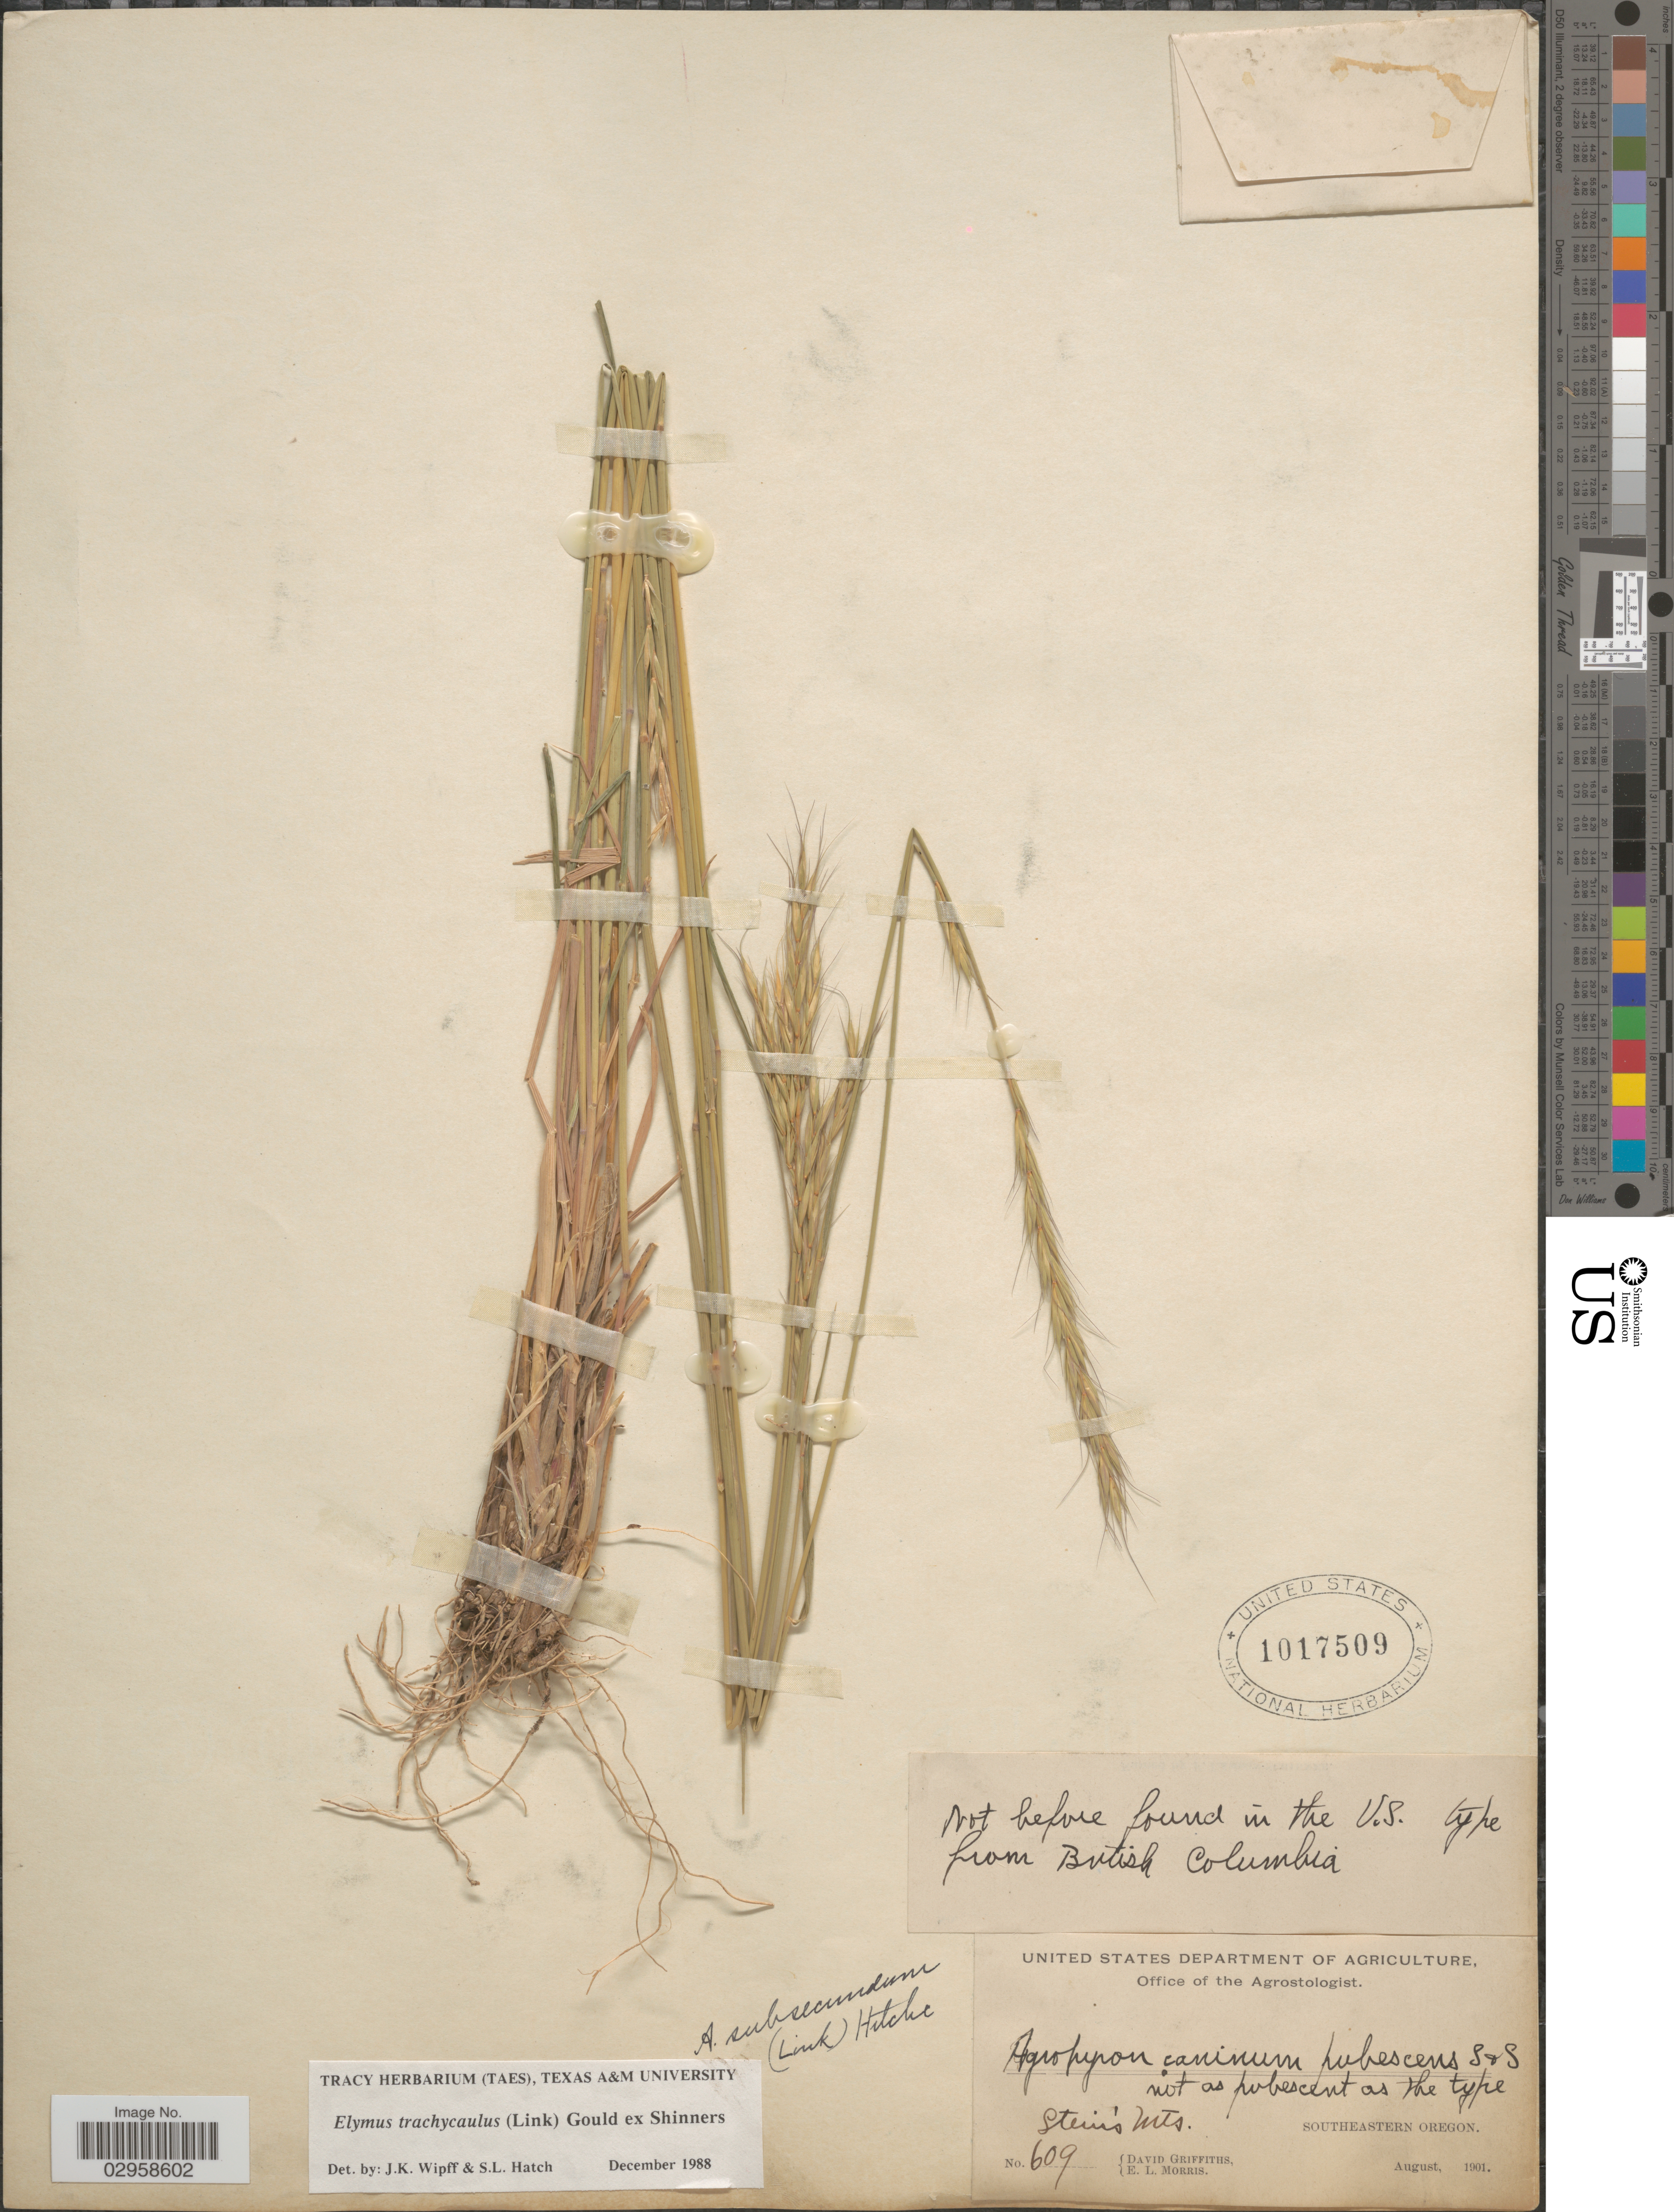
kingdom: Plantae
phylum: Tracheophyta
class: Liliopsida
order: Poales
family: Poaceae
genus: Elymus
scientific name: Elymus trachycaulus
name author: (Link) Gould ex Shinners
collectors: D. Griffiths & E. Morris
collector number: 609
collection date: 1901-08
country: United States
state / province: Oregon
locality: Stein's Mts. Southeastern Oregon.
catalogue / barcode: US 1017509